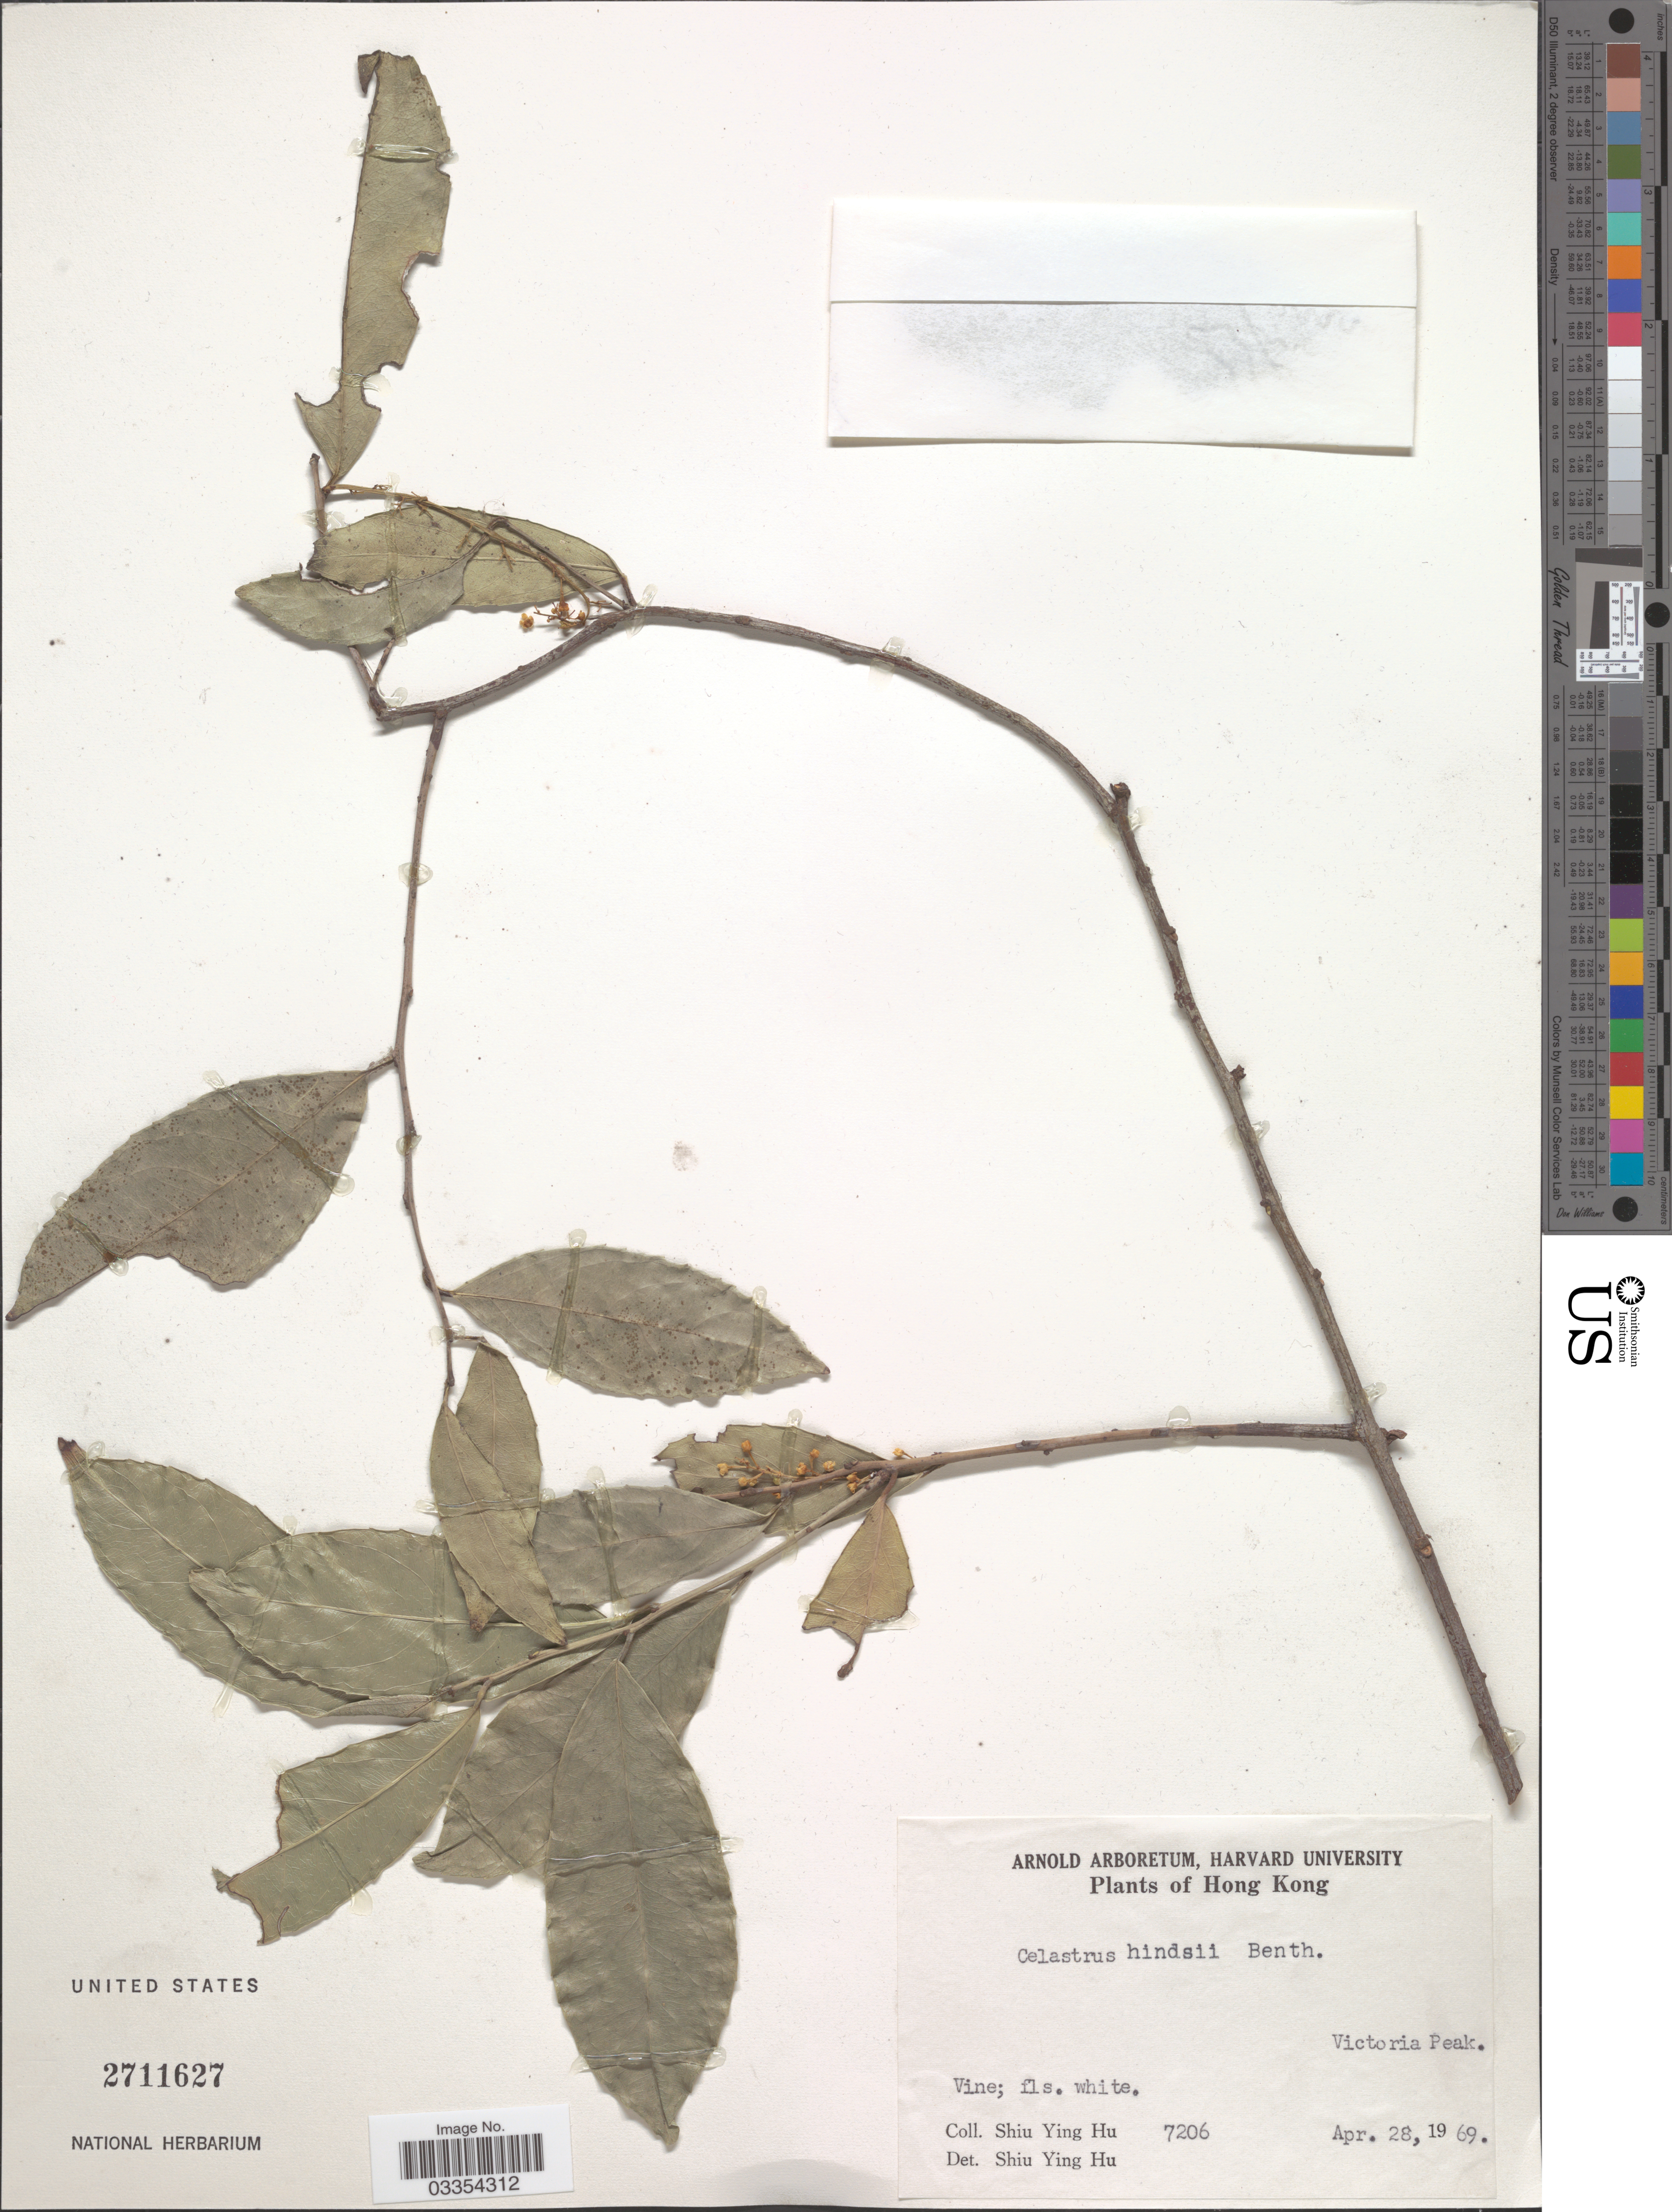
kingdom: Plantae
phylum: Tracheophyta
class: Magnoliopsida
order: Celastrales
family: Celastraceae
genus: Celastrus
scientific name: Celastrus hindsii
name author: Benth.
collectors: S. Y. Hu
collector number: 7206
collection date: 1969-04-28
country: China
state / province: Hong Kong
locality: Victoria Peak.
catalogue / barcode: US 2711627